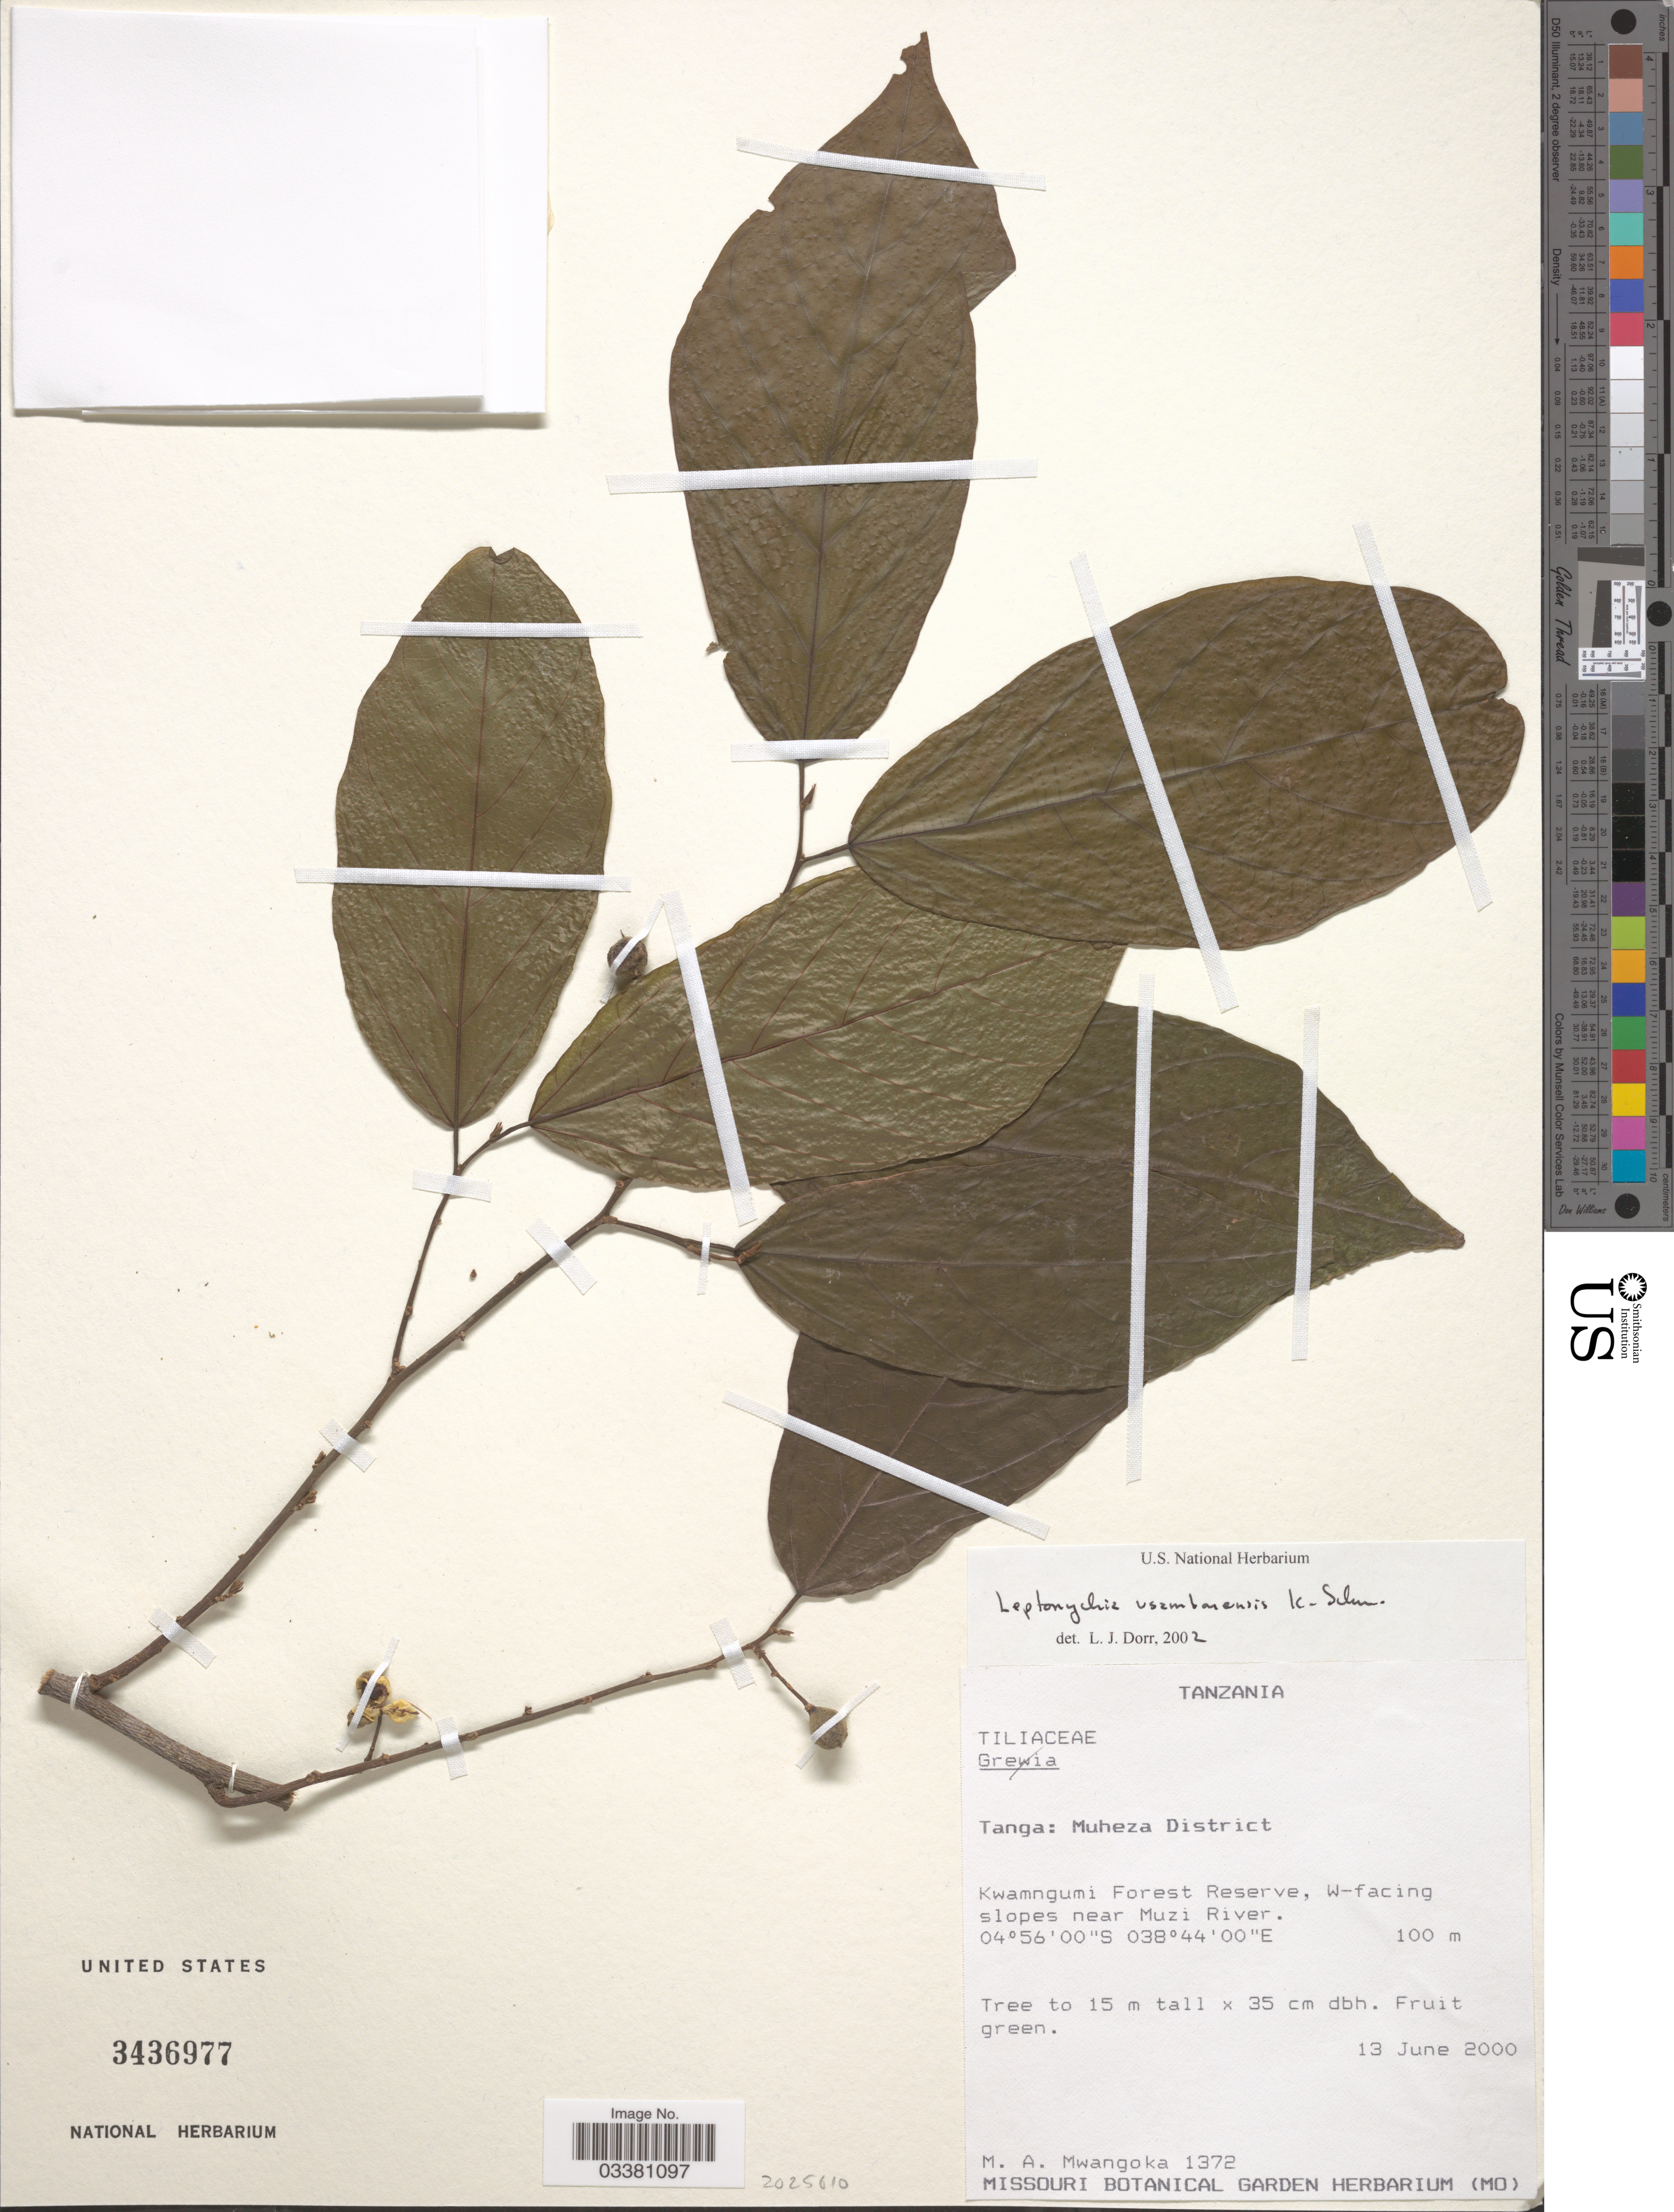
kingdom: Plantae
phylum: Tracheophyta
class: Magnoliopsida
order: Malvales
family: Malvaceae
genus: Leptonychia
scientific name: Leptonychia usambarensis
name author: K. Schum.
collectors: M. A. Mwangoka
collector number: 1372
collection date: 2000-06-13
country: Tanzania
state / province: Tanga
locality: Muheza District. Kwamngumi Forest Reserve, W-facing slopes near Muzi River.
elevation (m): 100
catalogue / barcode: US 3436977